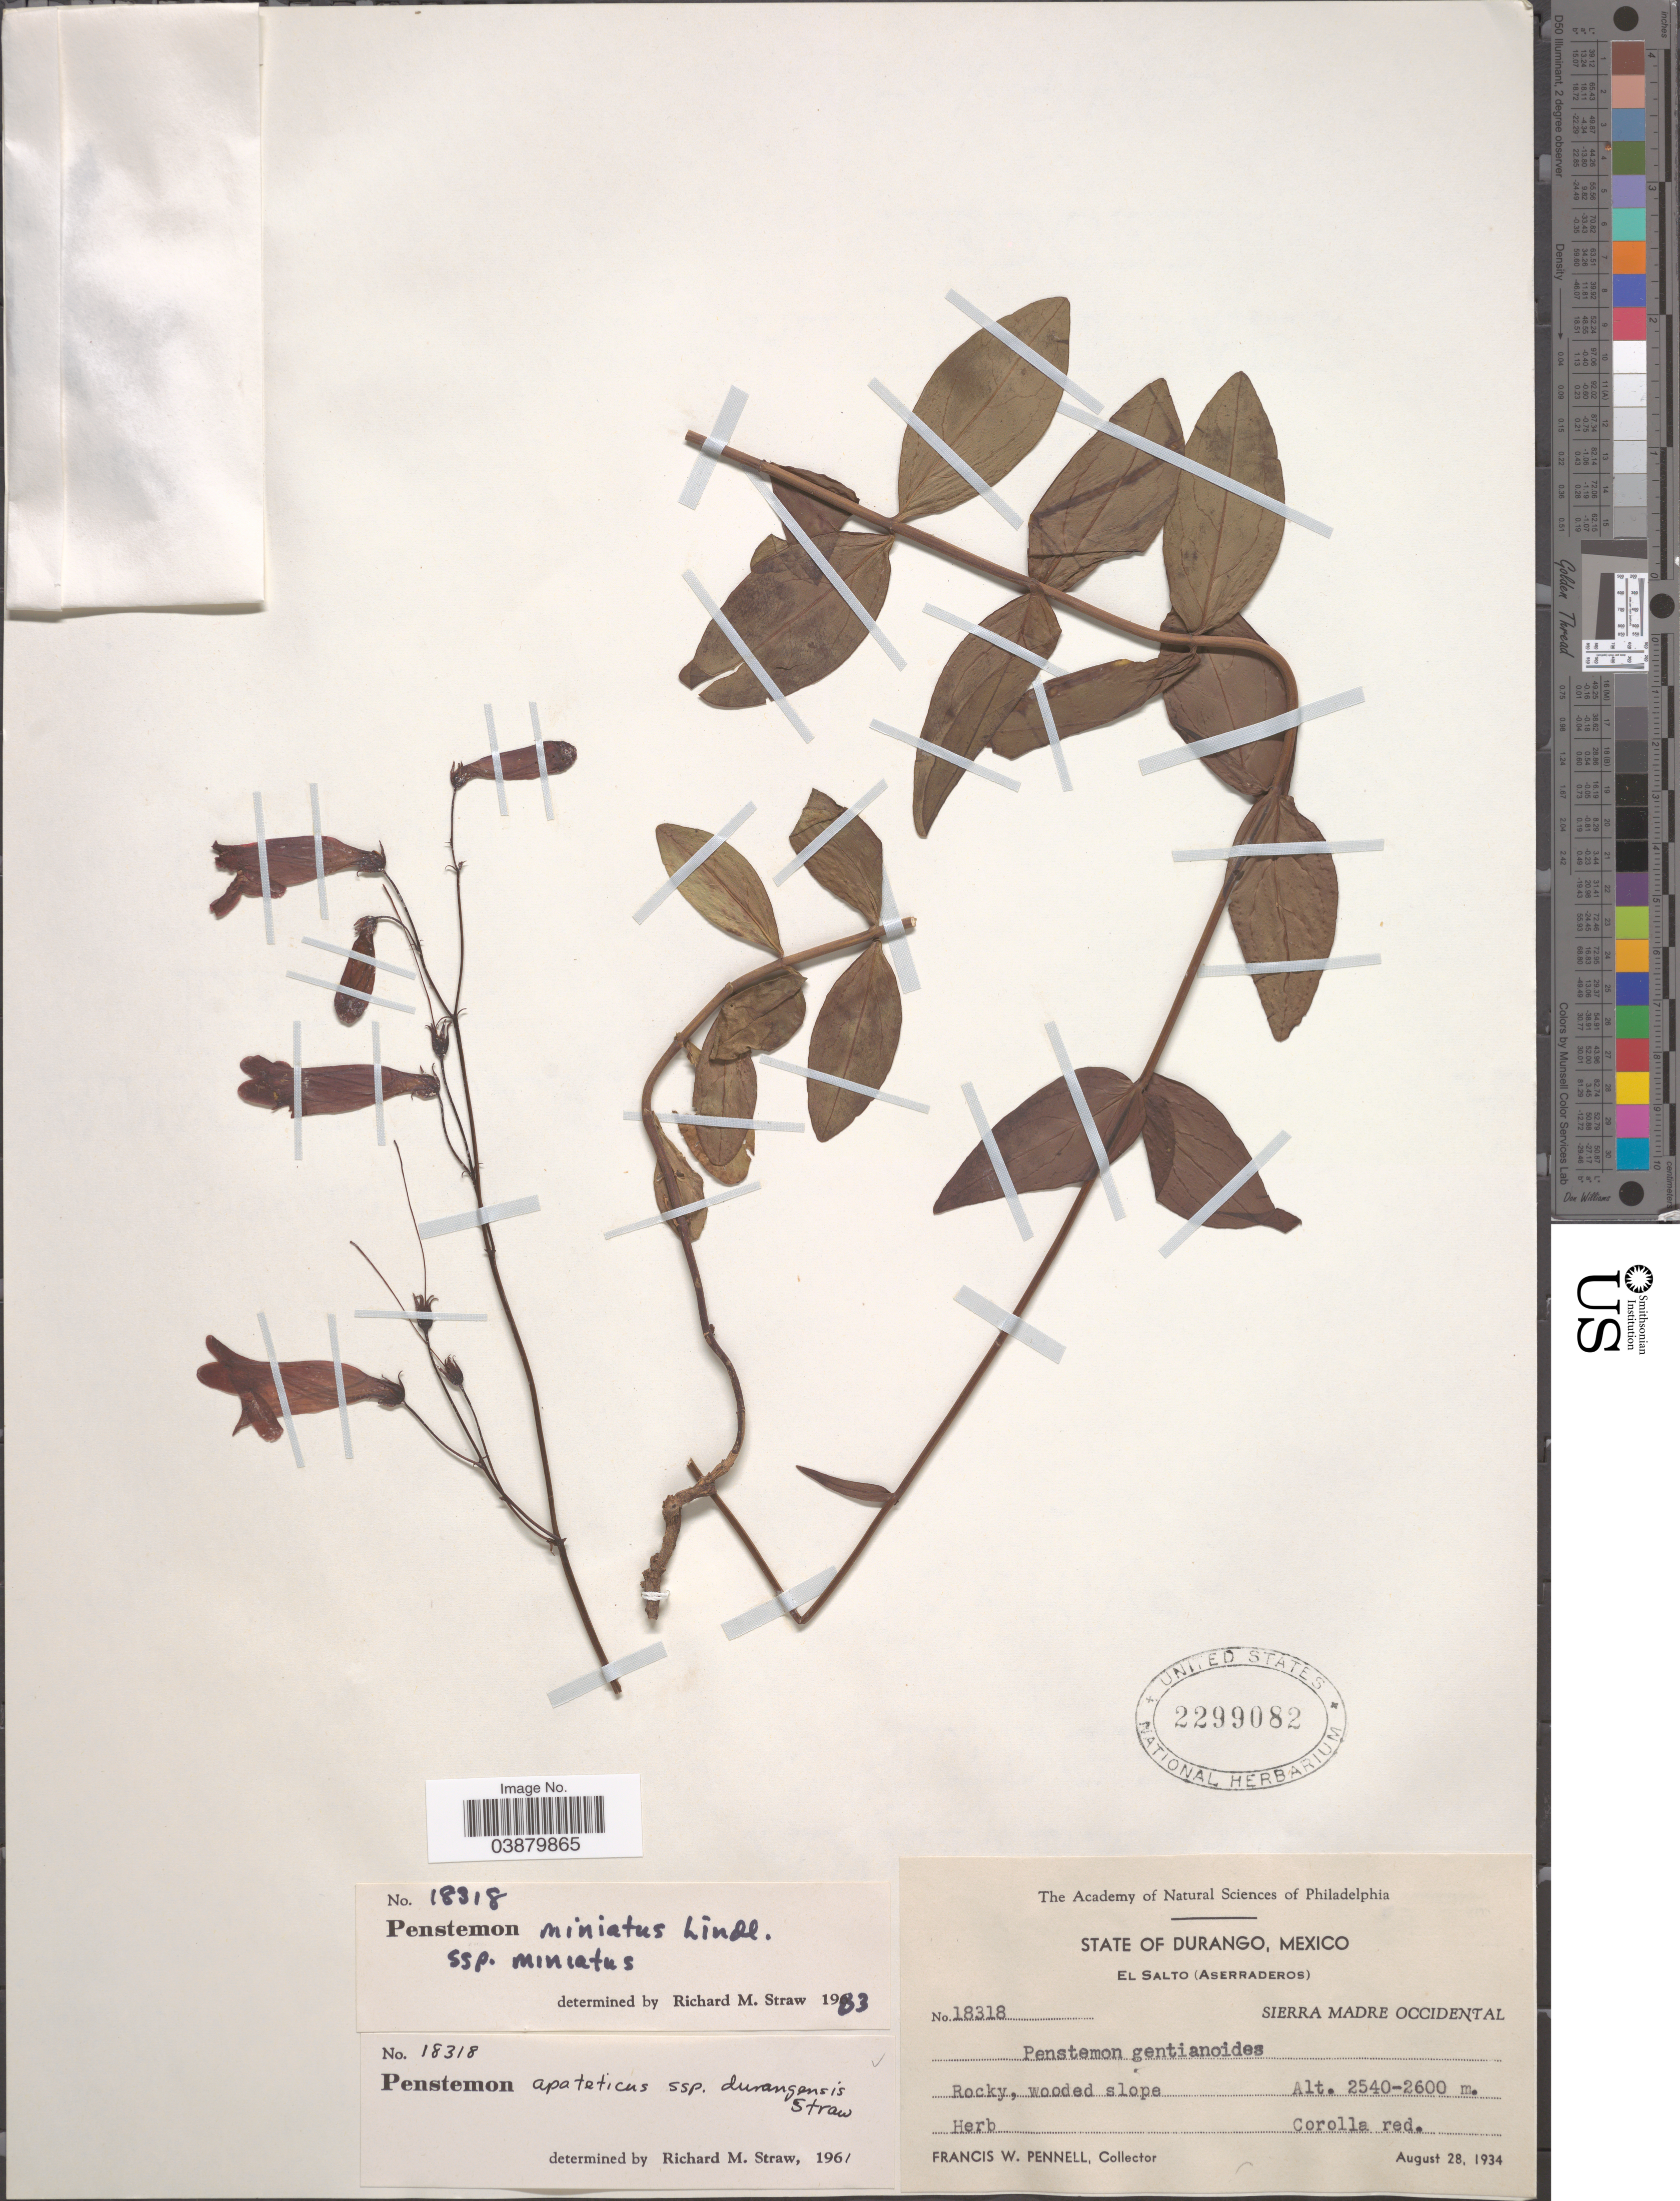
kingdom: Plantae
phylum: Tracheophyta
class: Magnoliopsida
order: Lamiales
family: Plantaginaceae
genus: Penstemon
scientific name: Penstemon miniatus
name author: Lindl.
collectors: F. W. Pennell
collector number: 18318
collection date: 1934-08-28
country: Mexico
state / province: Durango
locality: El Salto (Aserraderos). Sierra Madre Occidental.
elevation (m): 2540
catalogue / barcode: US 2299082